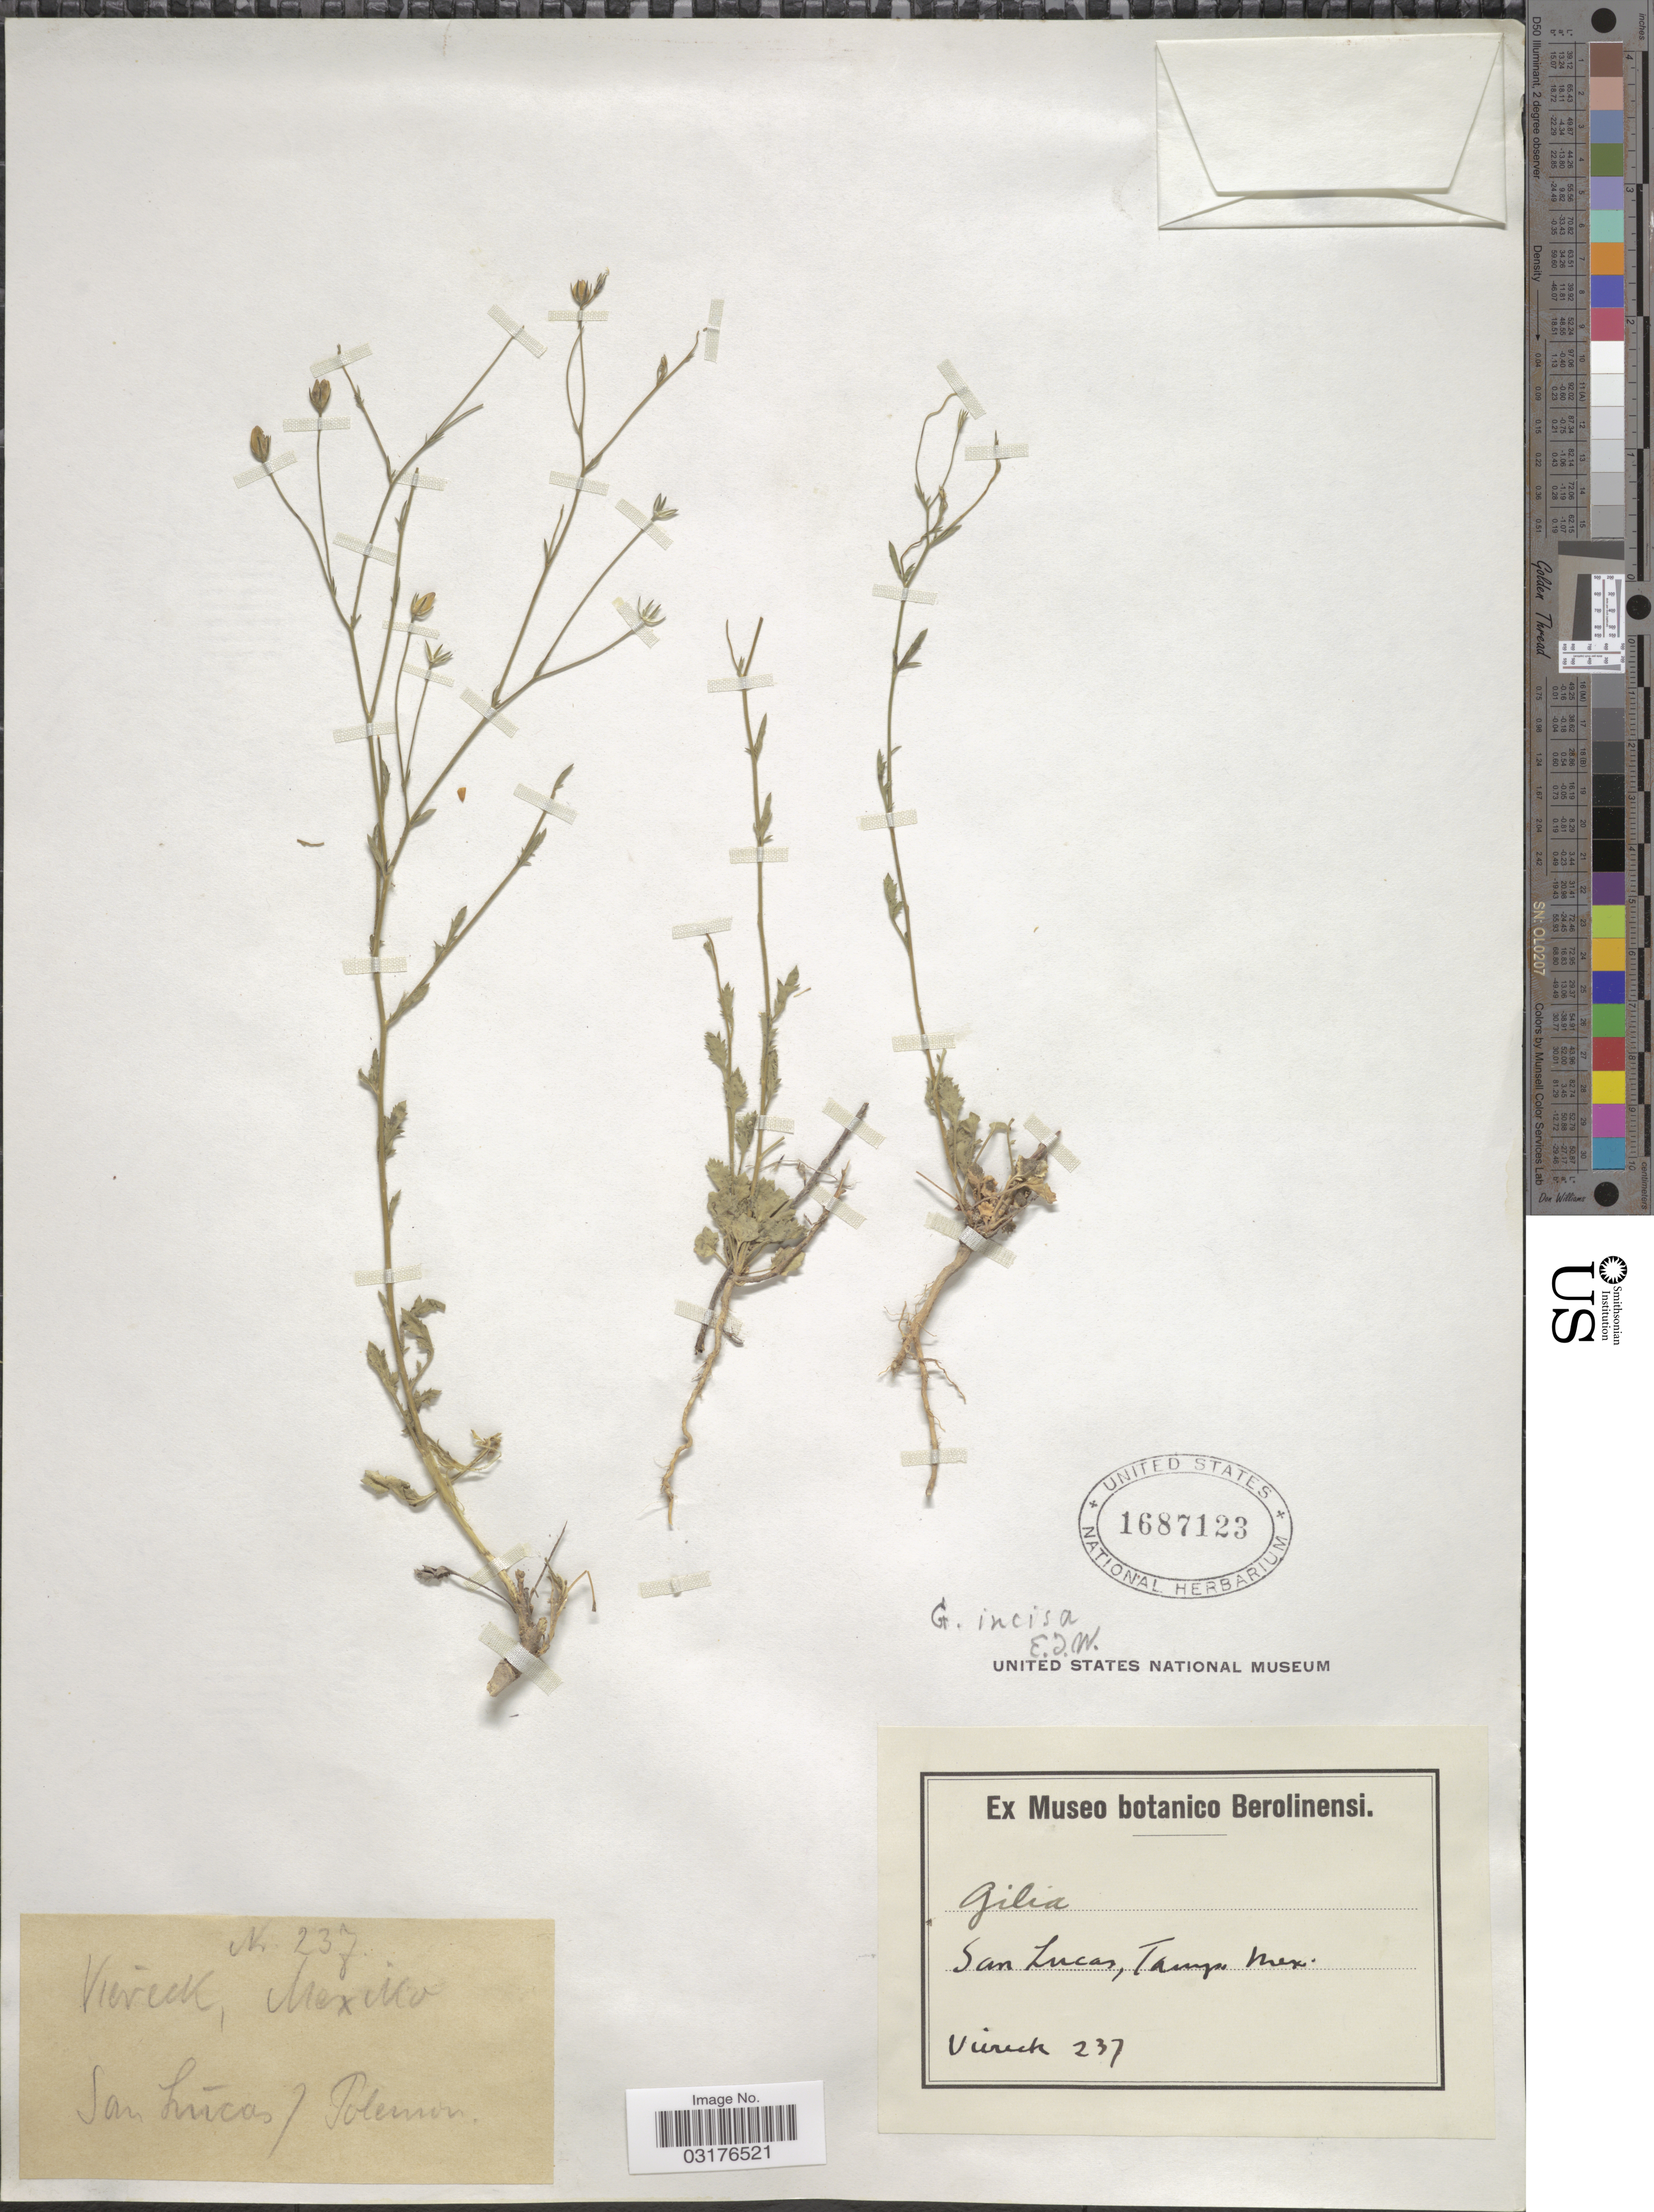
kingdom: Plantae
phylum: Tracheophyta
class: Magnoliopsida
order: Ericales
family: Polemoniaceae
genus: Giliastrum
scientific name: Giliastrum incisum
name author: (Benth.) J.M. Porter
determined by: Strong, Mark T., (BOT), Smithsonian Institution - National Museum of Natural History (UNITED STATES)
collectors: -. Viereck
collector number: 237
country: Mexico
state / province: Tamaulipas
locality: San Lucas.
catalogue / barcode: US 1687123